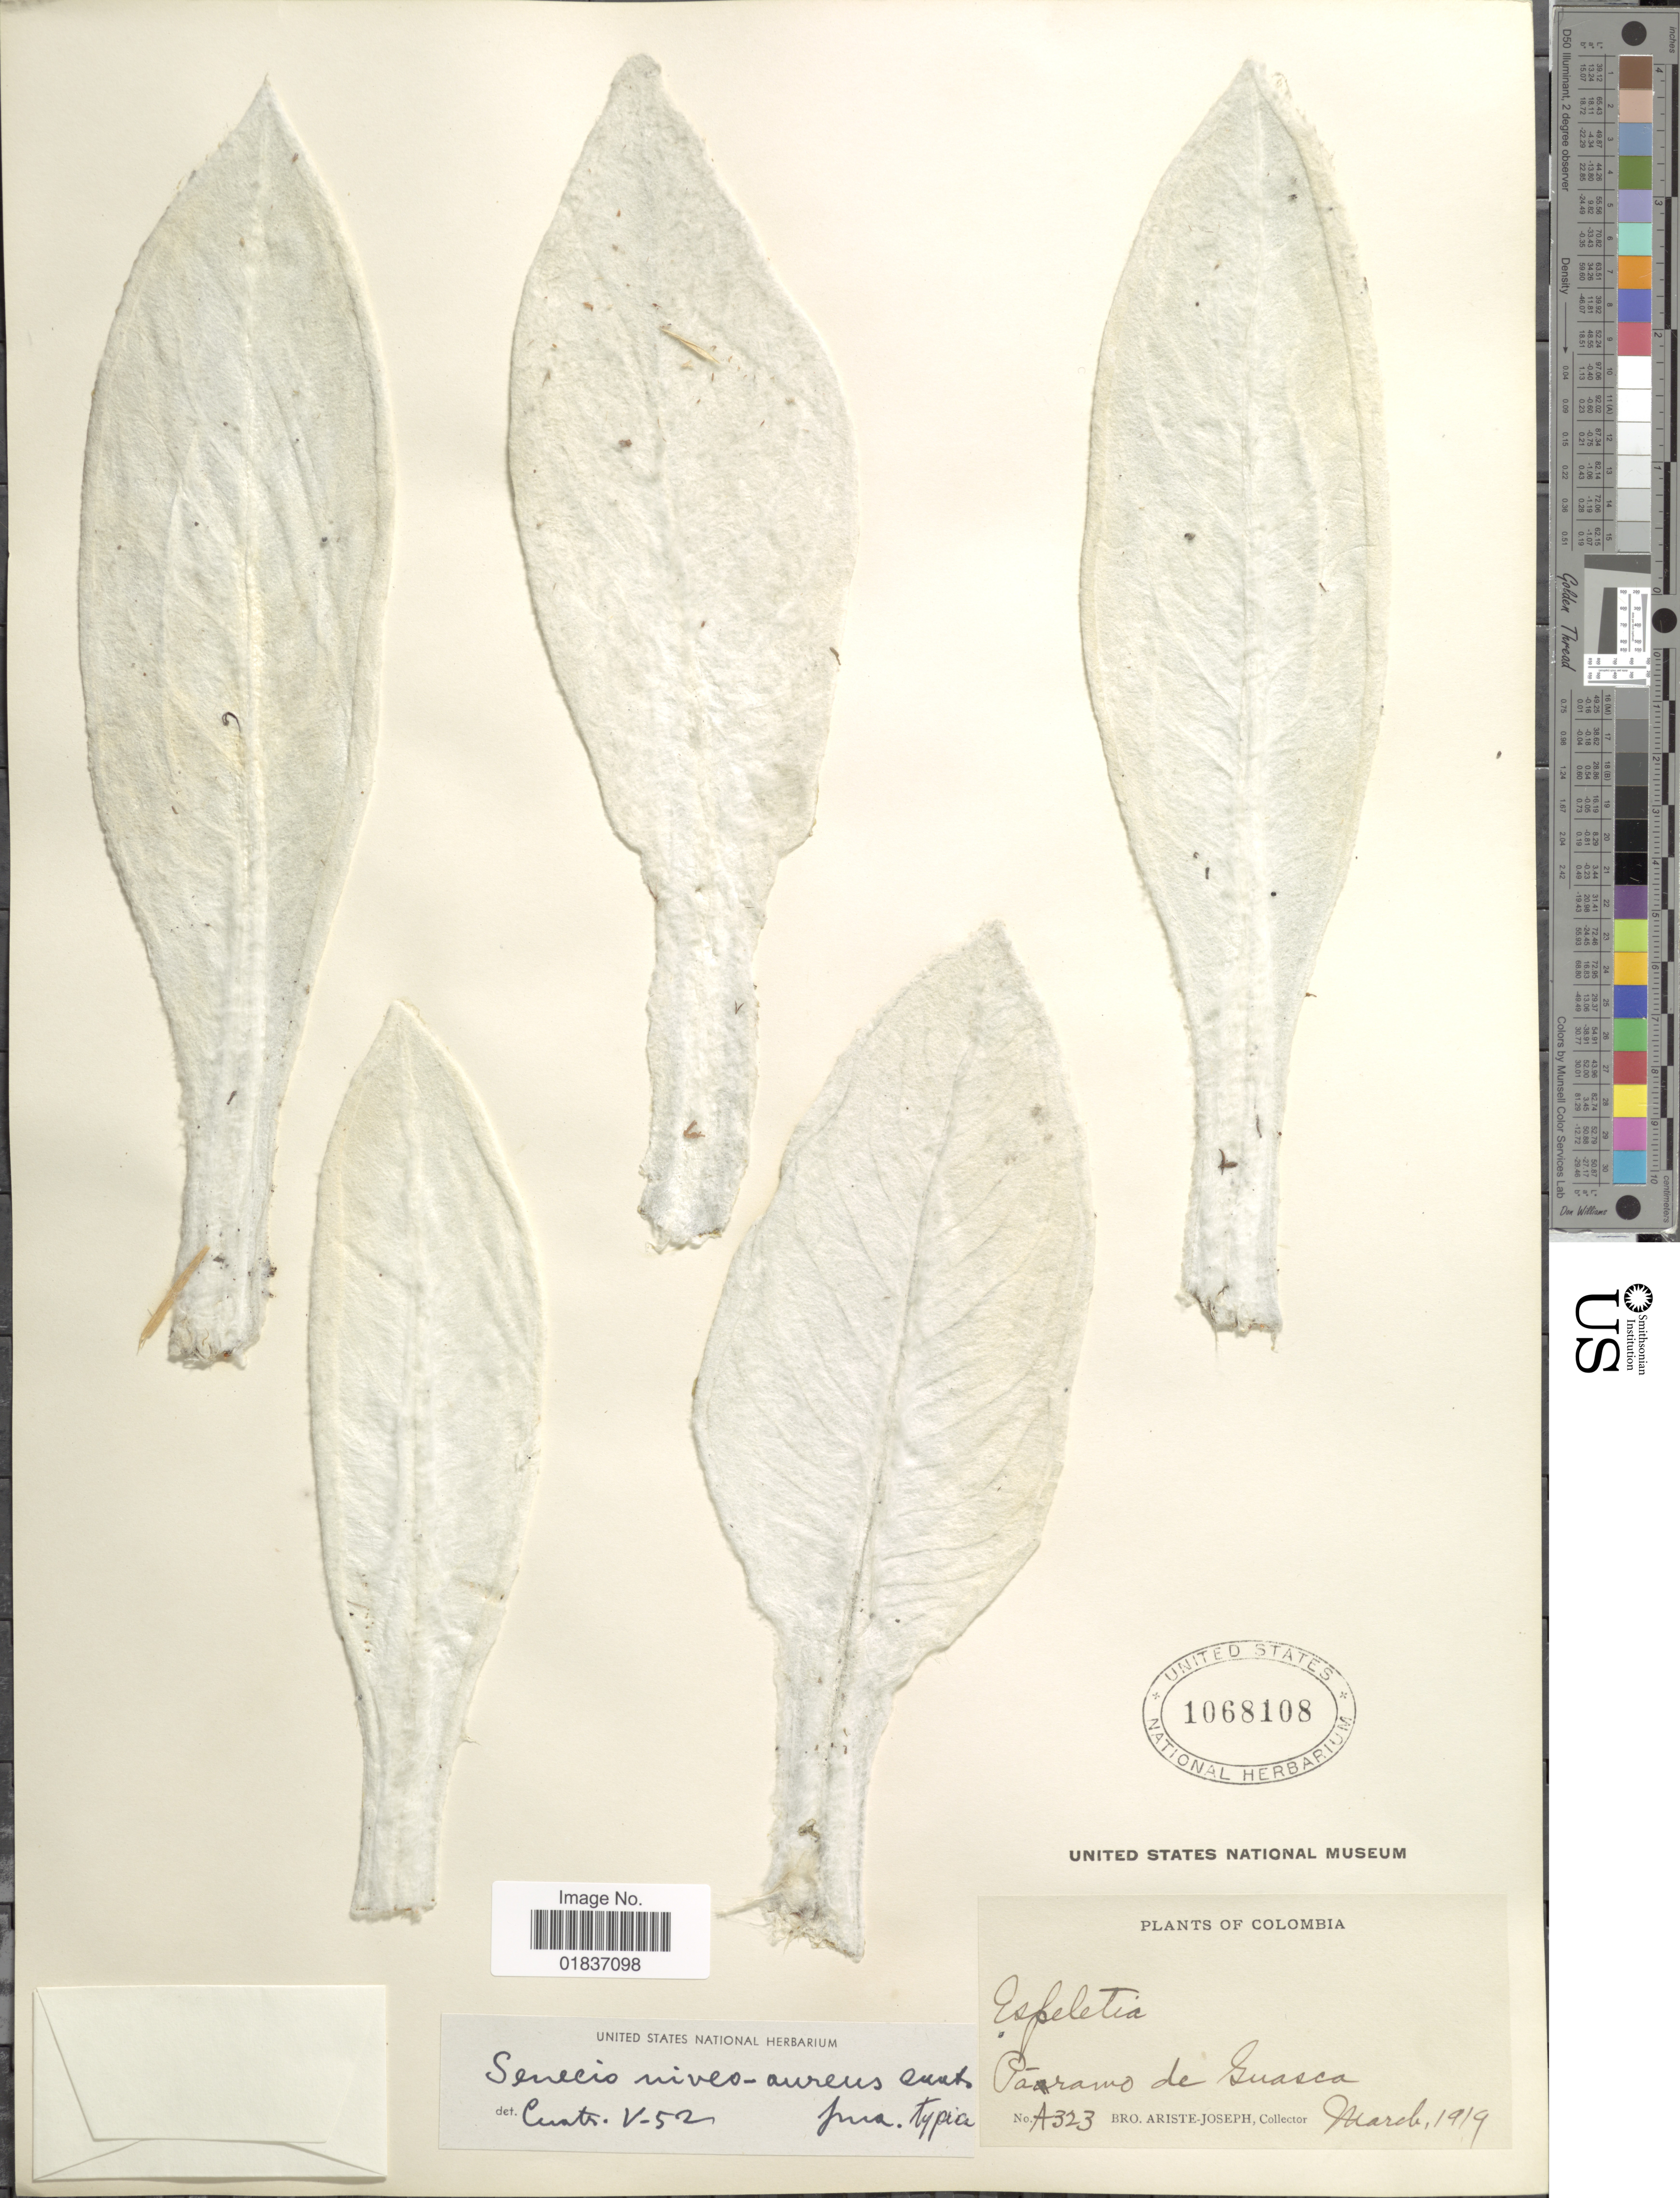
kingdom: Plantae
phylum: Tracheophyta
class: Magnoliopsida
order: Asterales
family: Asteraceae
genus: Senecio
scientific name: Senecio niveo-aureus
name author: Cuatrec.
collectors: Bro. Ariste-Joseph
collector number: A323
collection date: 1919-03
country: Colombia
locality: Paramo de Guasca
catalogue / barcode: US 1068108